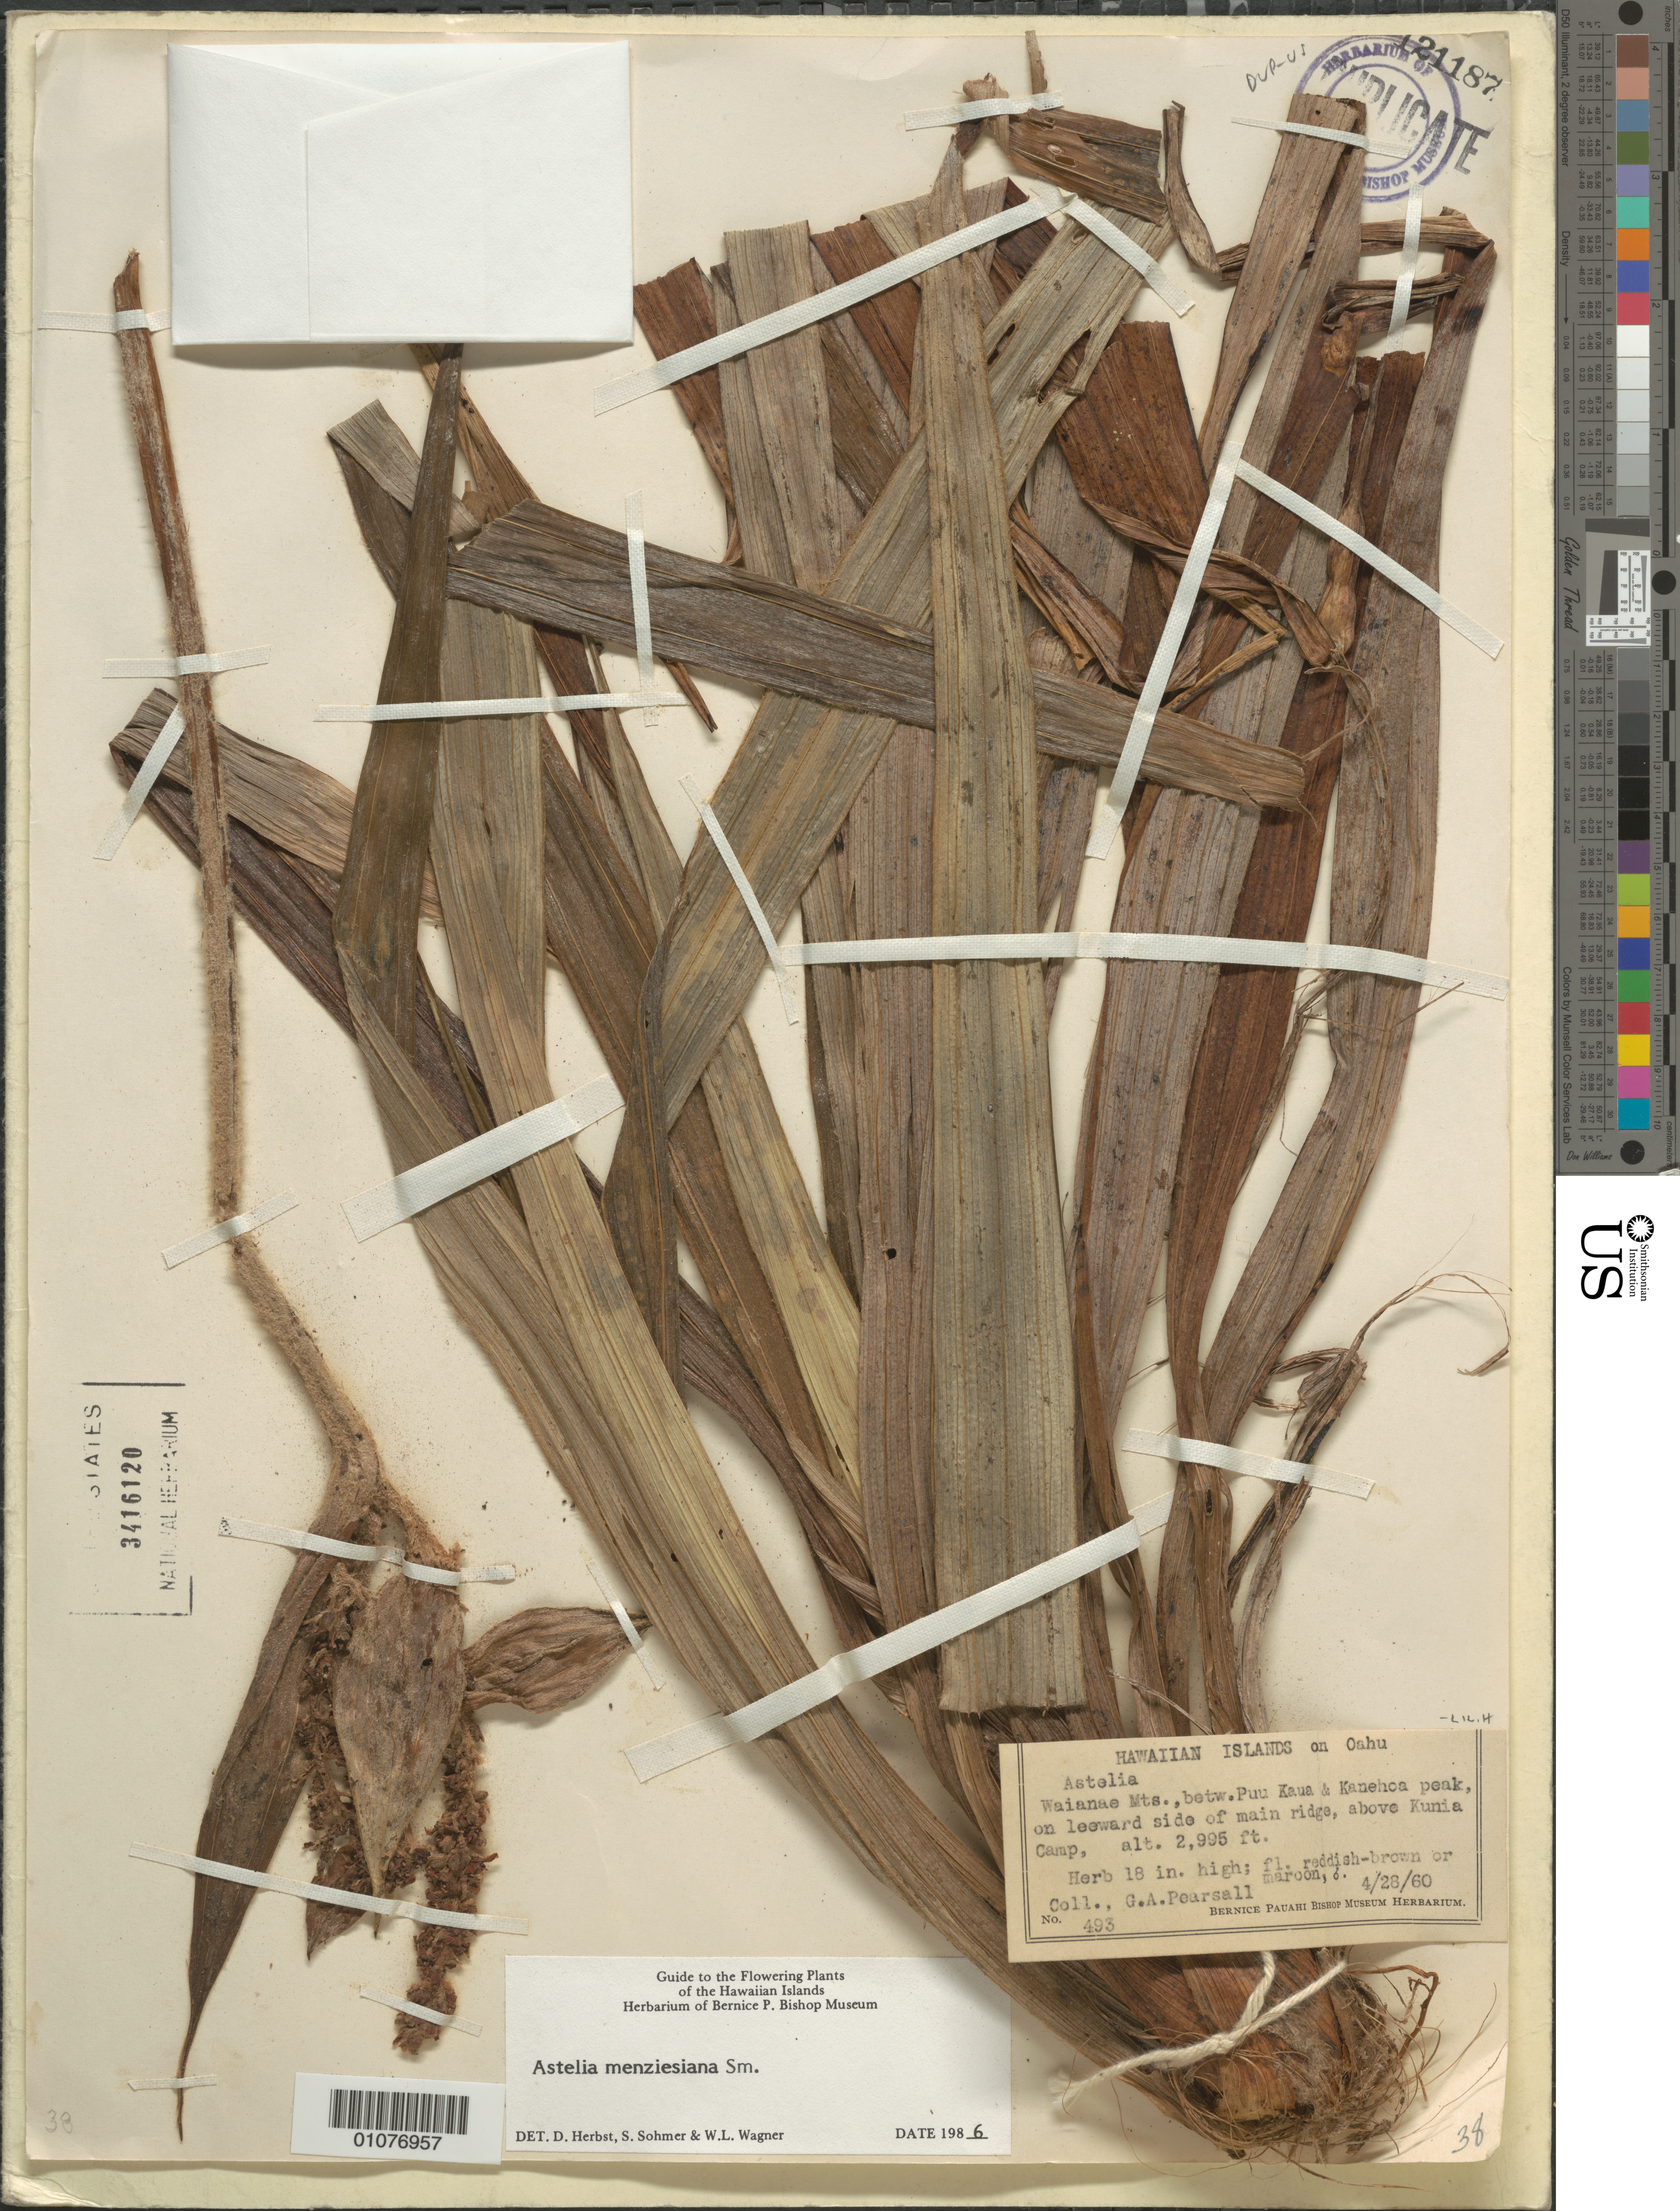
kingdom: Plantae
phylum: Tracheophyta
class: Liliopsida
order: Asparagales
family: Asteliaceae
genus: Astelia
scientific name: Astelia menziesiana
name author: Sm.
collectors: G. Pearsall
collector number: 493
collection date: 1960-04-28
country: United States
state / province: Hawaii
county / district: Honolulu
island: Oahu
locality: Waianae Mts., between Puu Kaua & Kanehoa peak, on leeward side of main ridge, above Kunia camp.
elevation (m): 913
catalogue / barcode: US 3416120